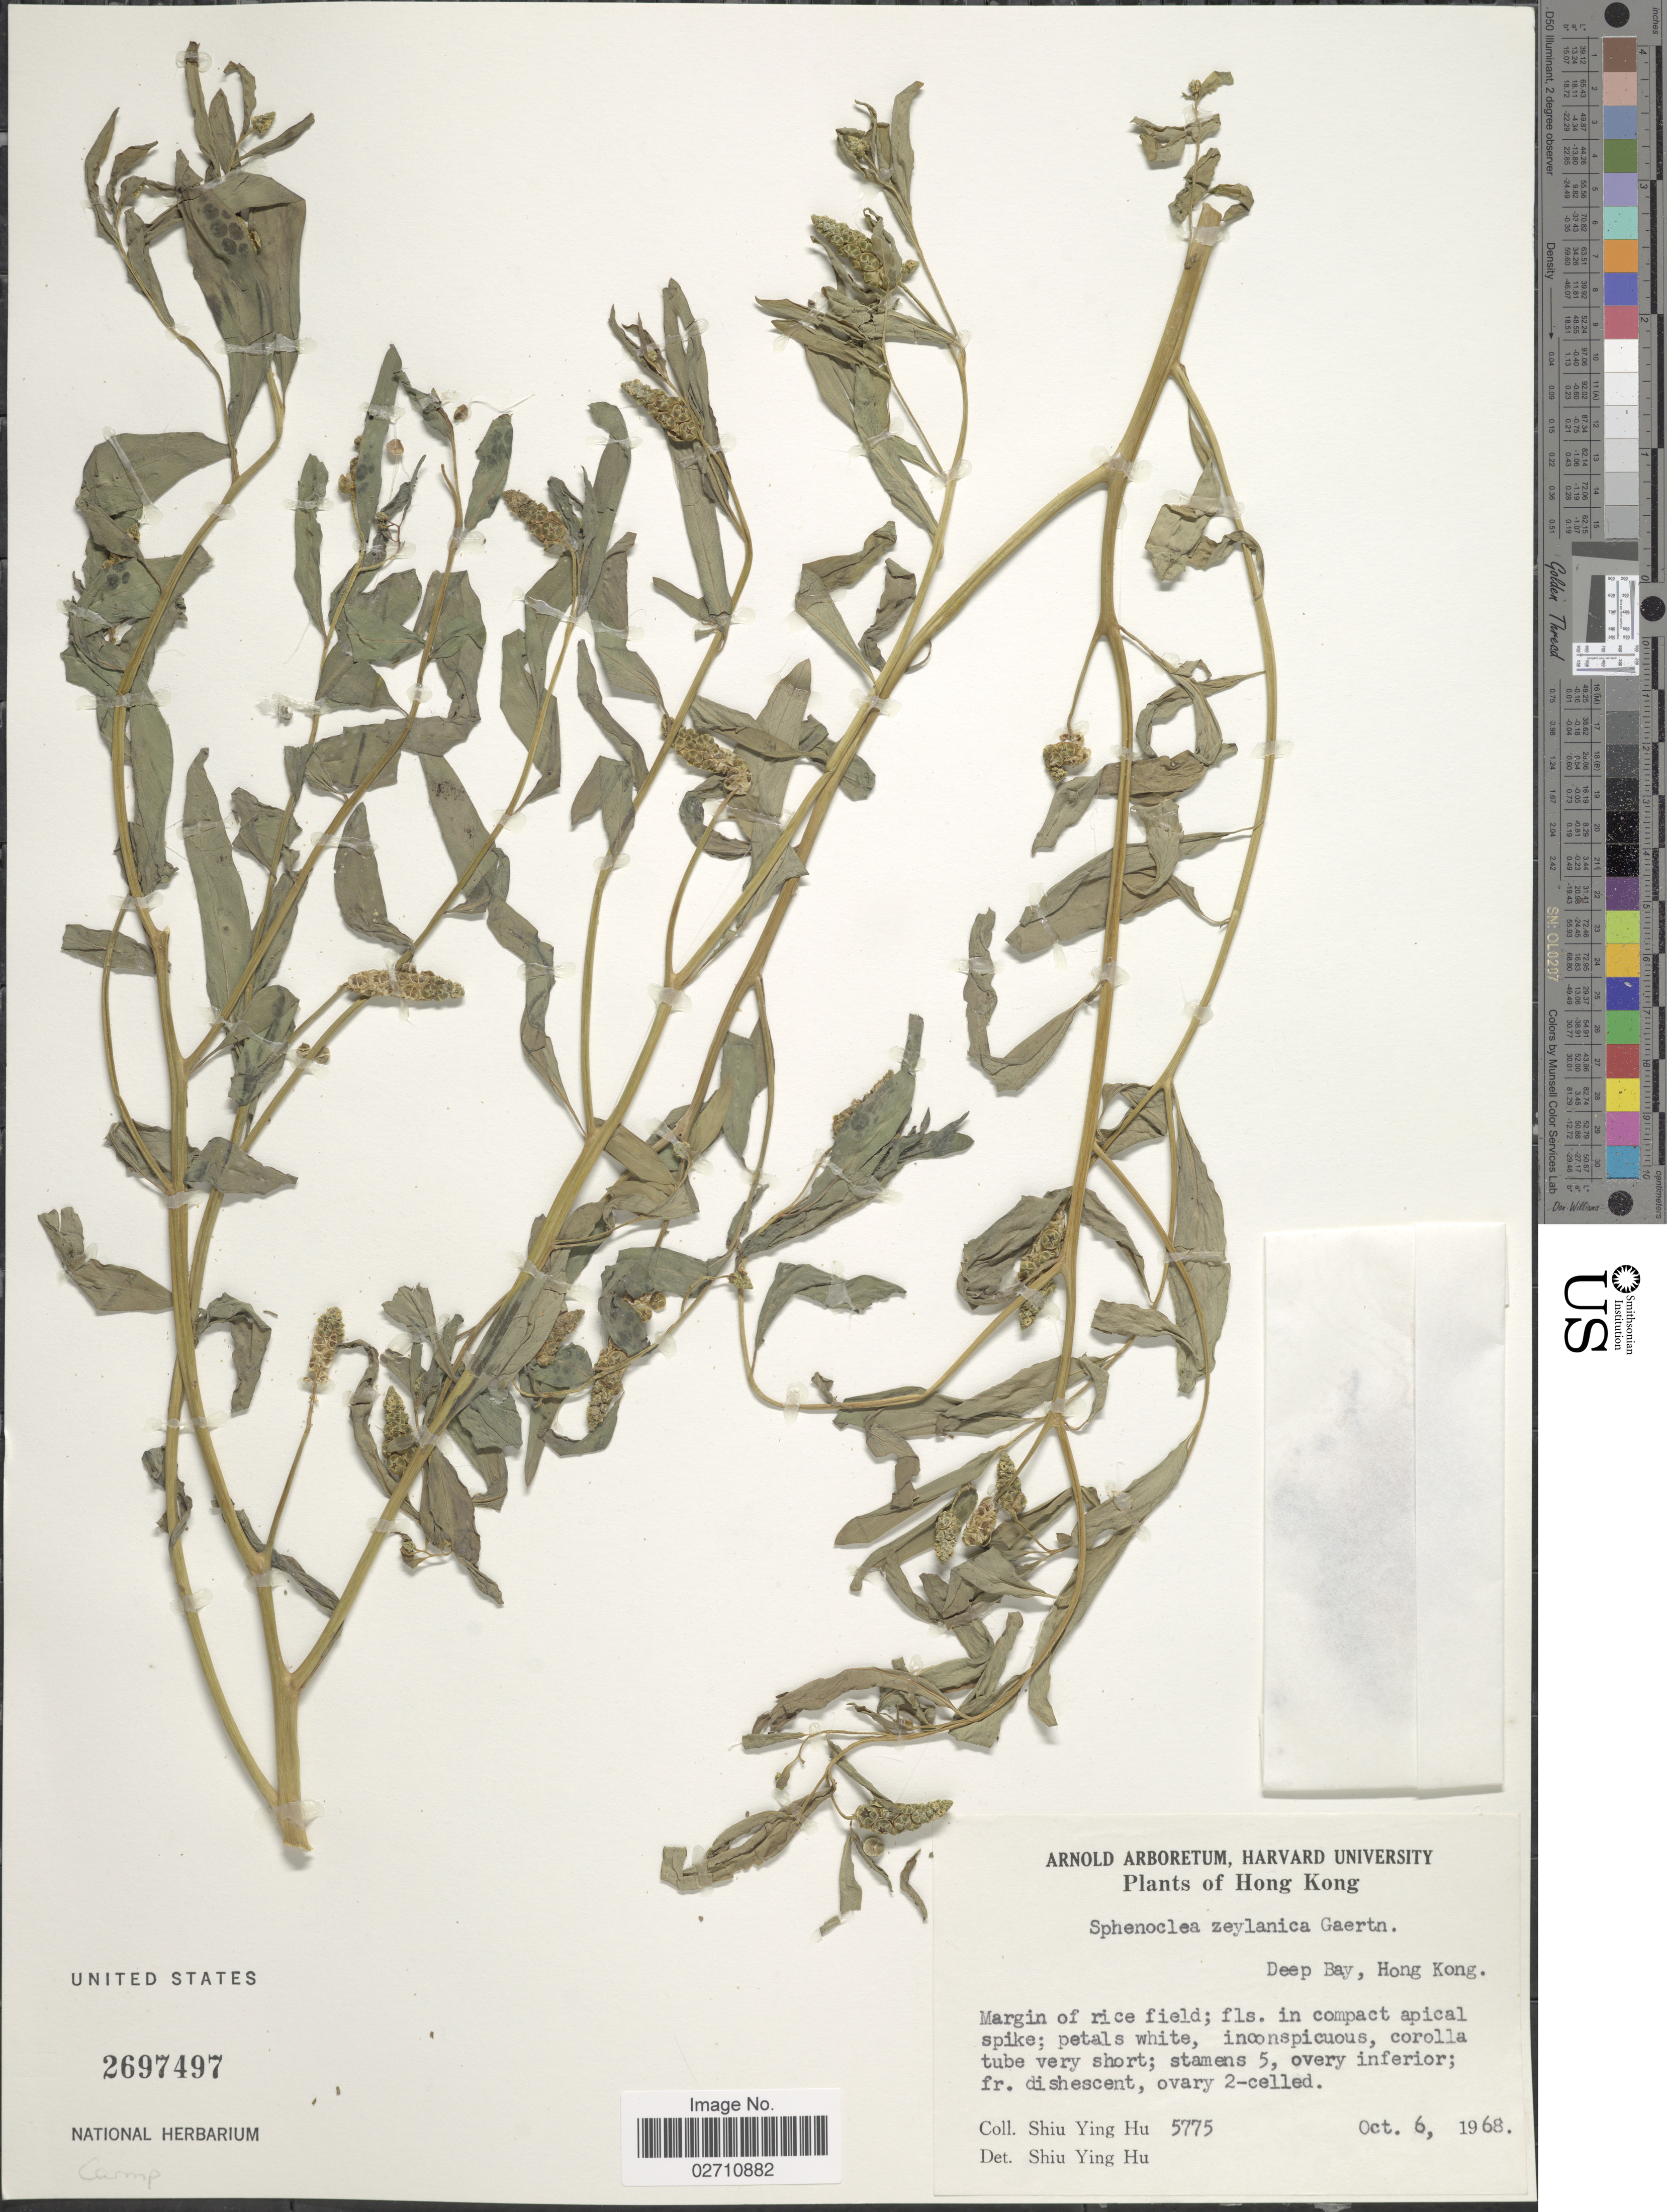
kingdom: Plantae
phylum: Tracheophyta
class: Magnoliopsida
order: Solanales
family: Sphenocleaceae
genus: Sphenoclea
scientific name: Sphenoclea zeylanica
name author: Gaertn.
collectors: S. Y. Hu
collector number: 5775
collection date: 1968-10-06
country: China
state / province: Hong Kong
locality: Deep Bay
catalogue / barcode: US 2697497